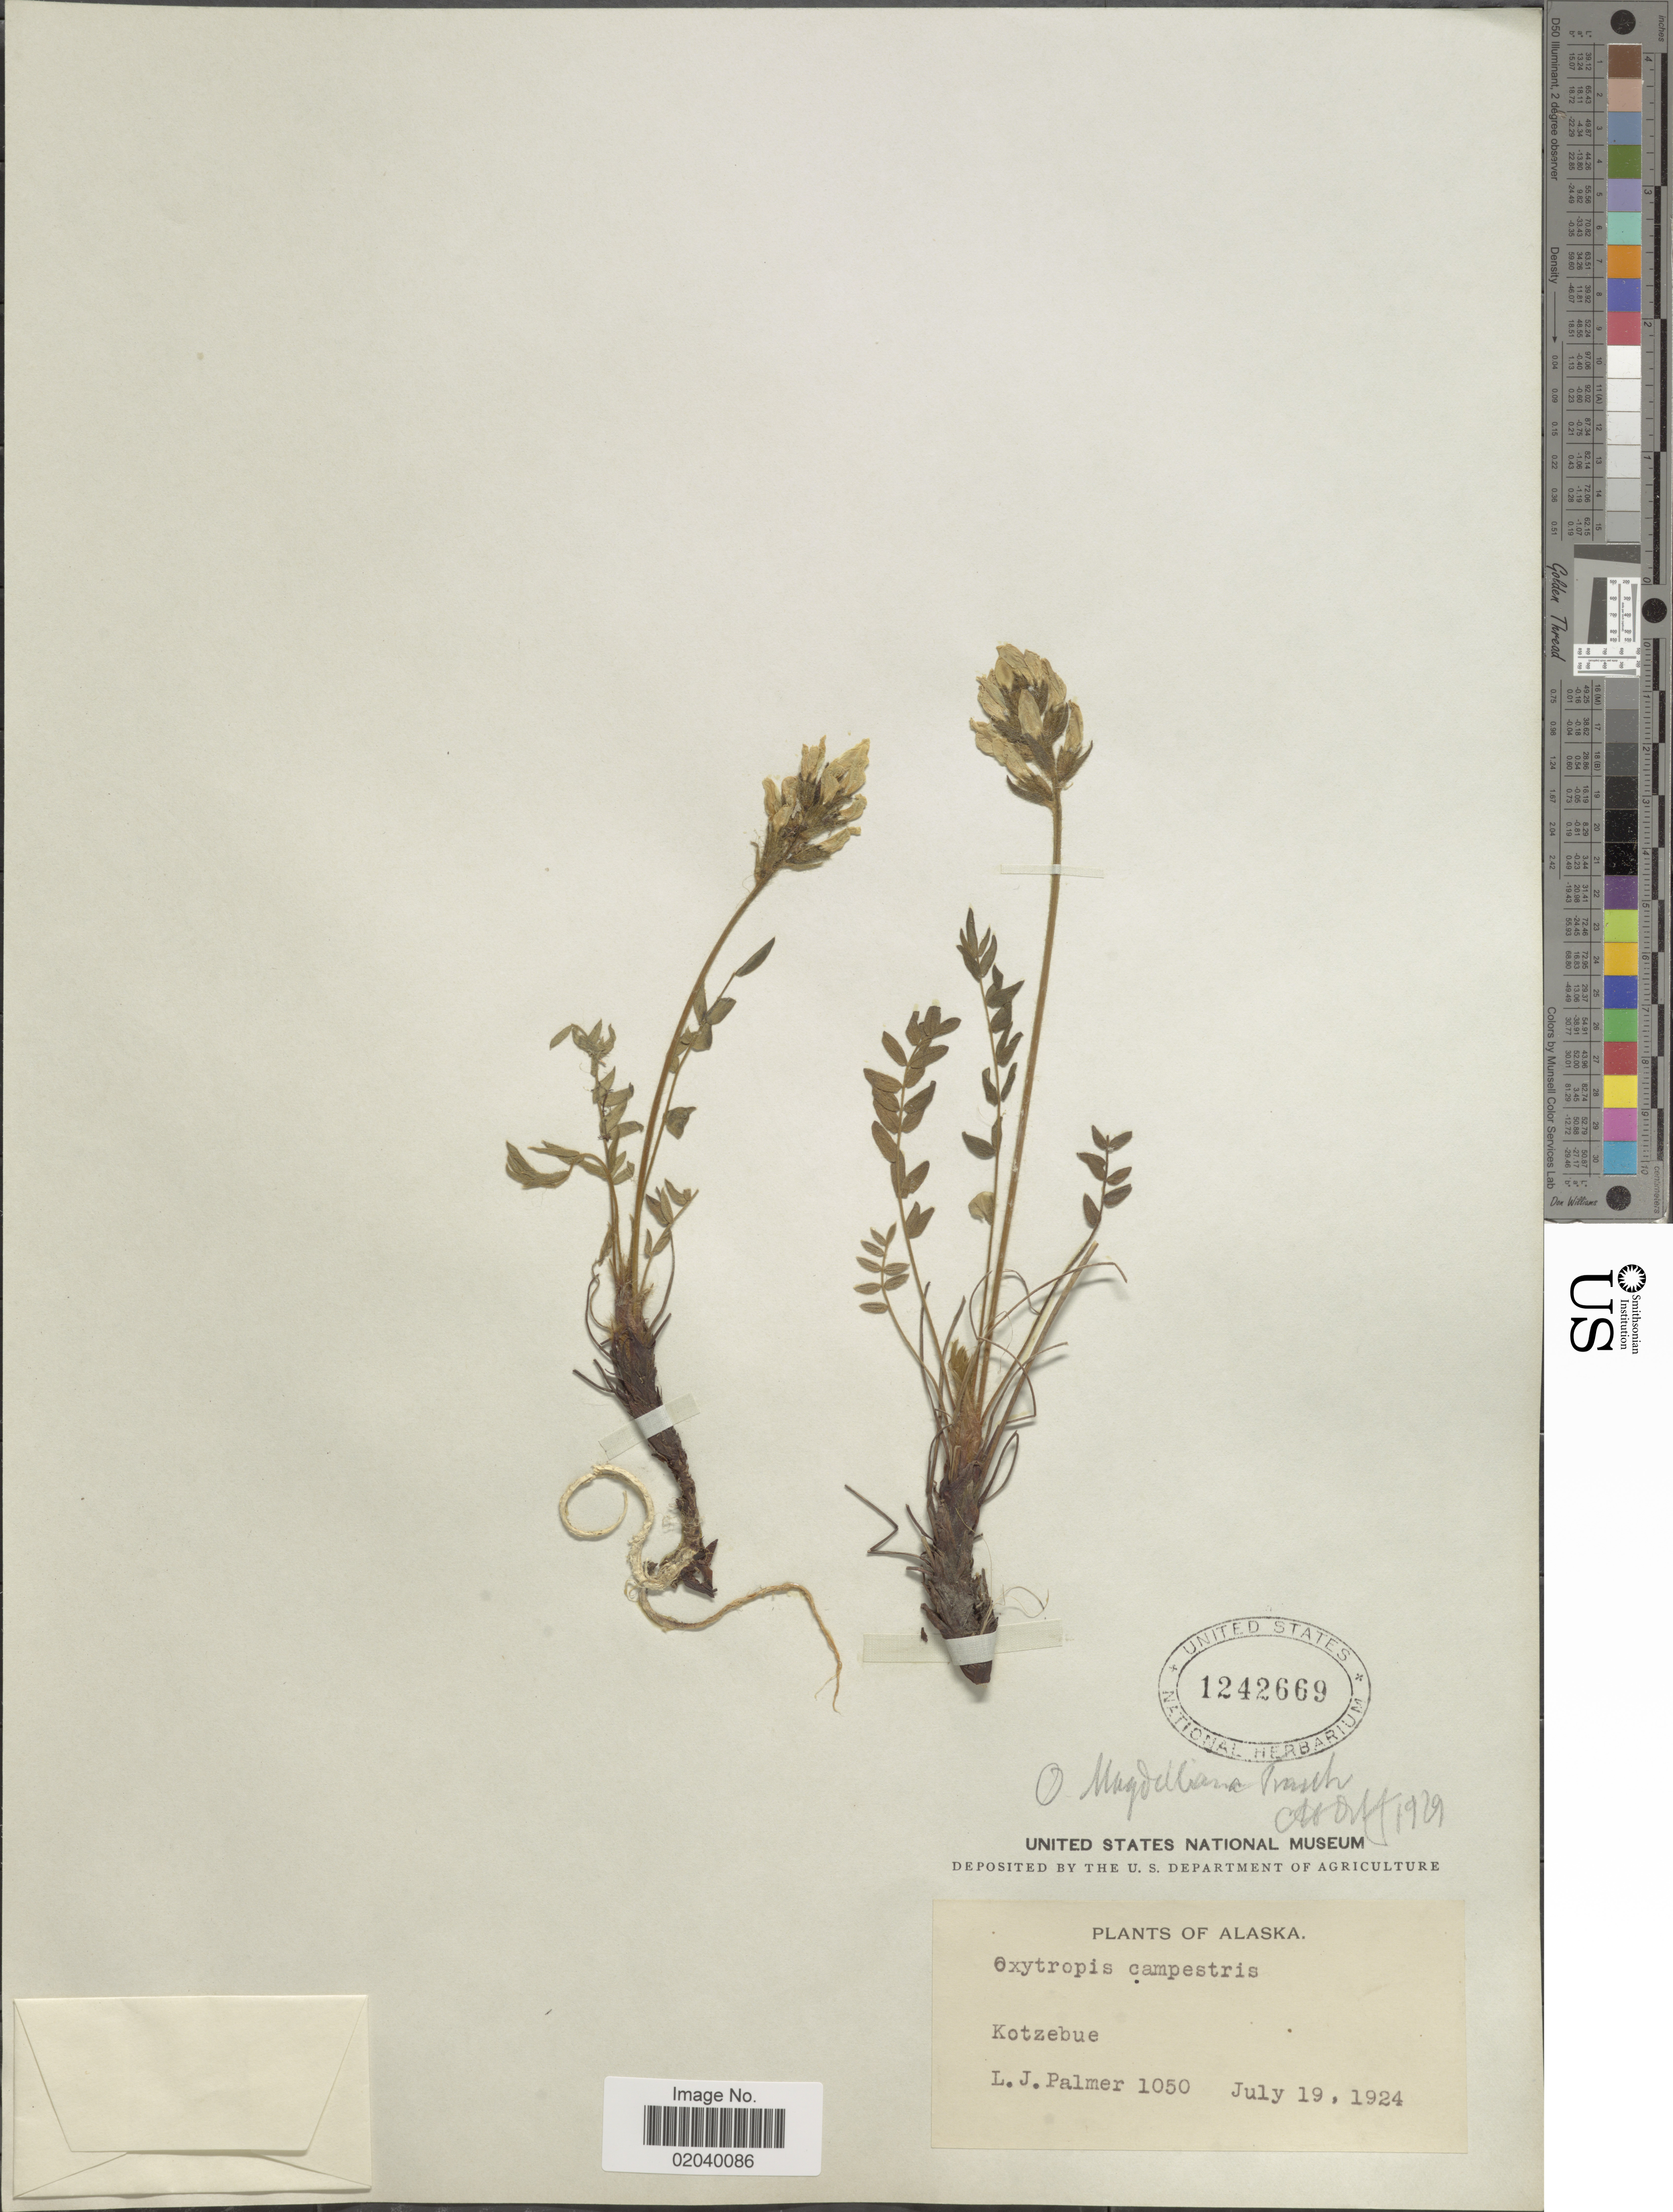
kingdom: Plantae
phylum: Tracheophyta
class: Magnoliopsida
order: Fabales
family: Fabaceae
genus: Oxytropis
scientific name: Oxytropis maydelliana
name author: Trautv.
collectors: L. J. Palmer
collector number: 1050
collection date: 1924-07-19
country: United States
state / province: Alaska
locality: Kotzebue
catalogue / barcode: US 1242669